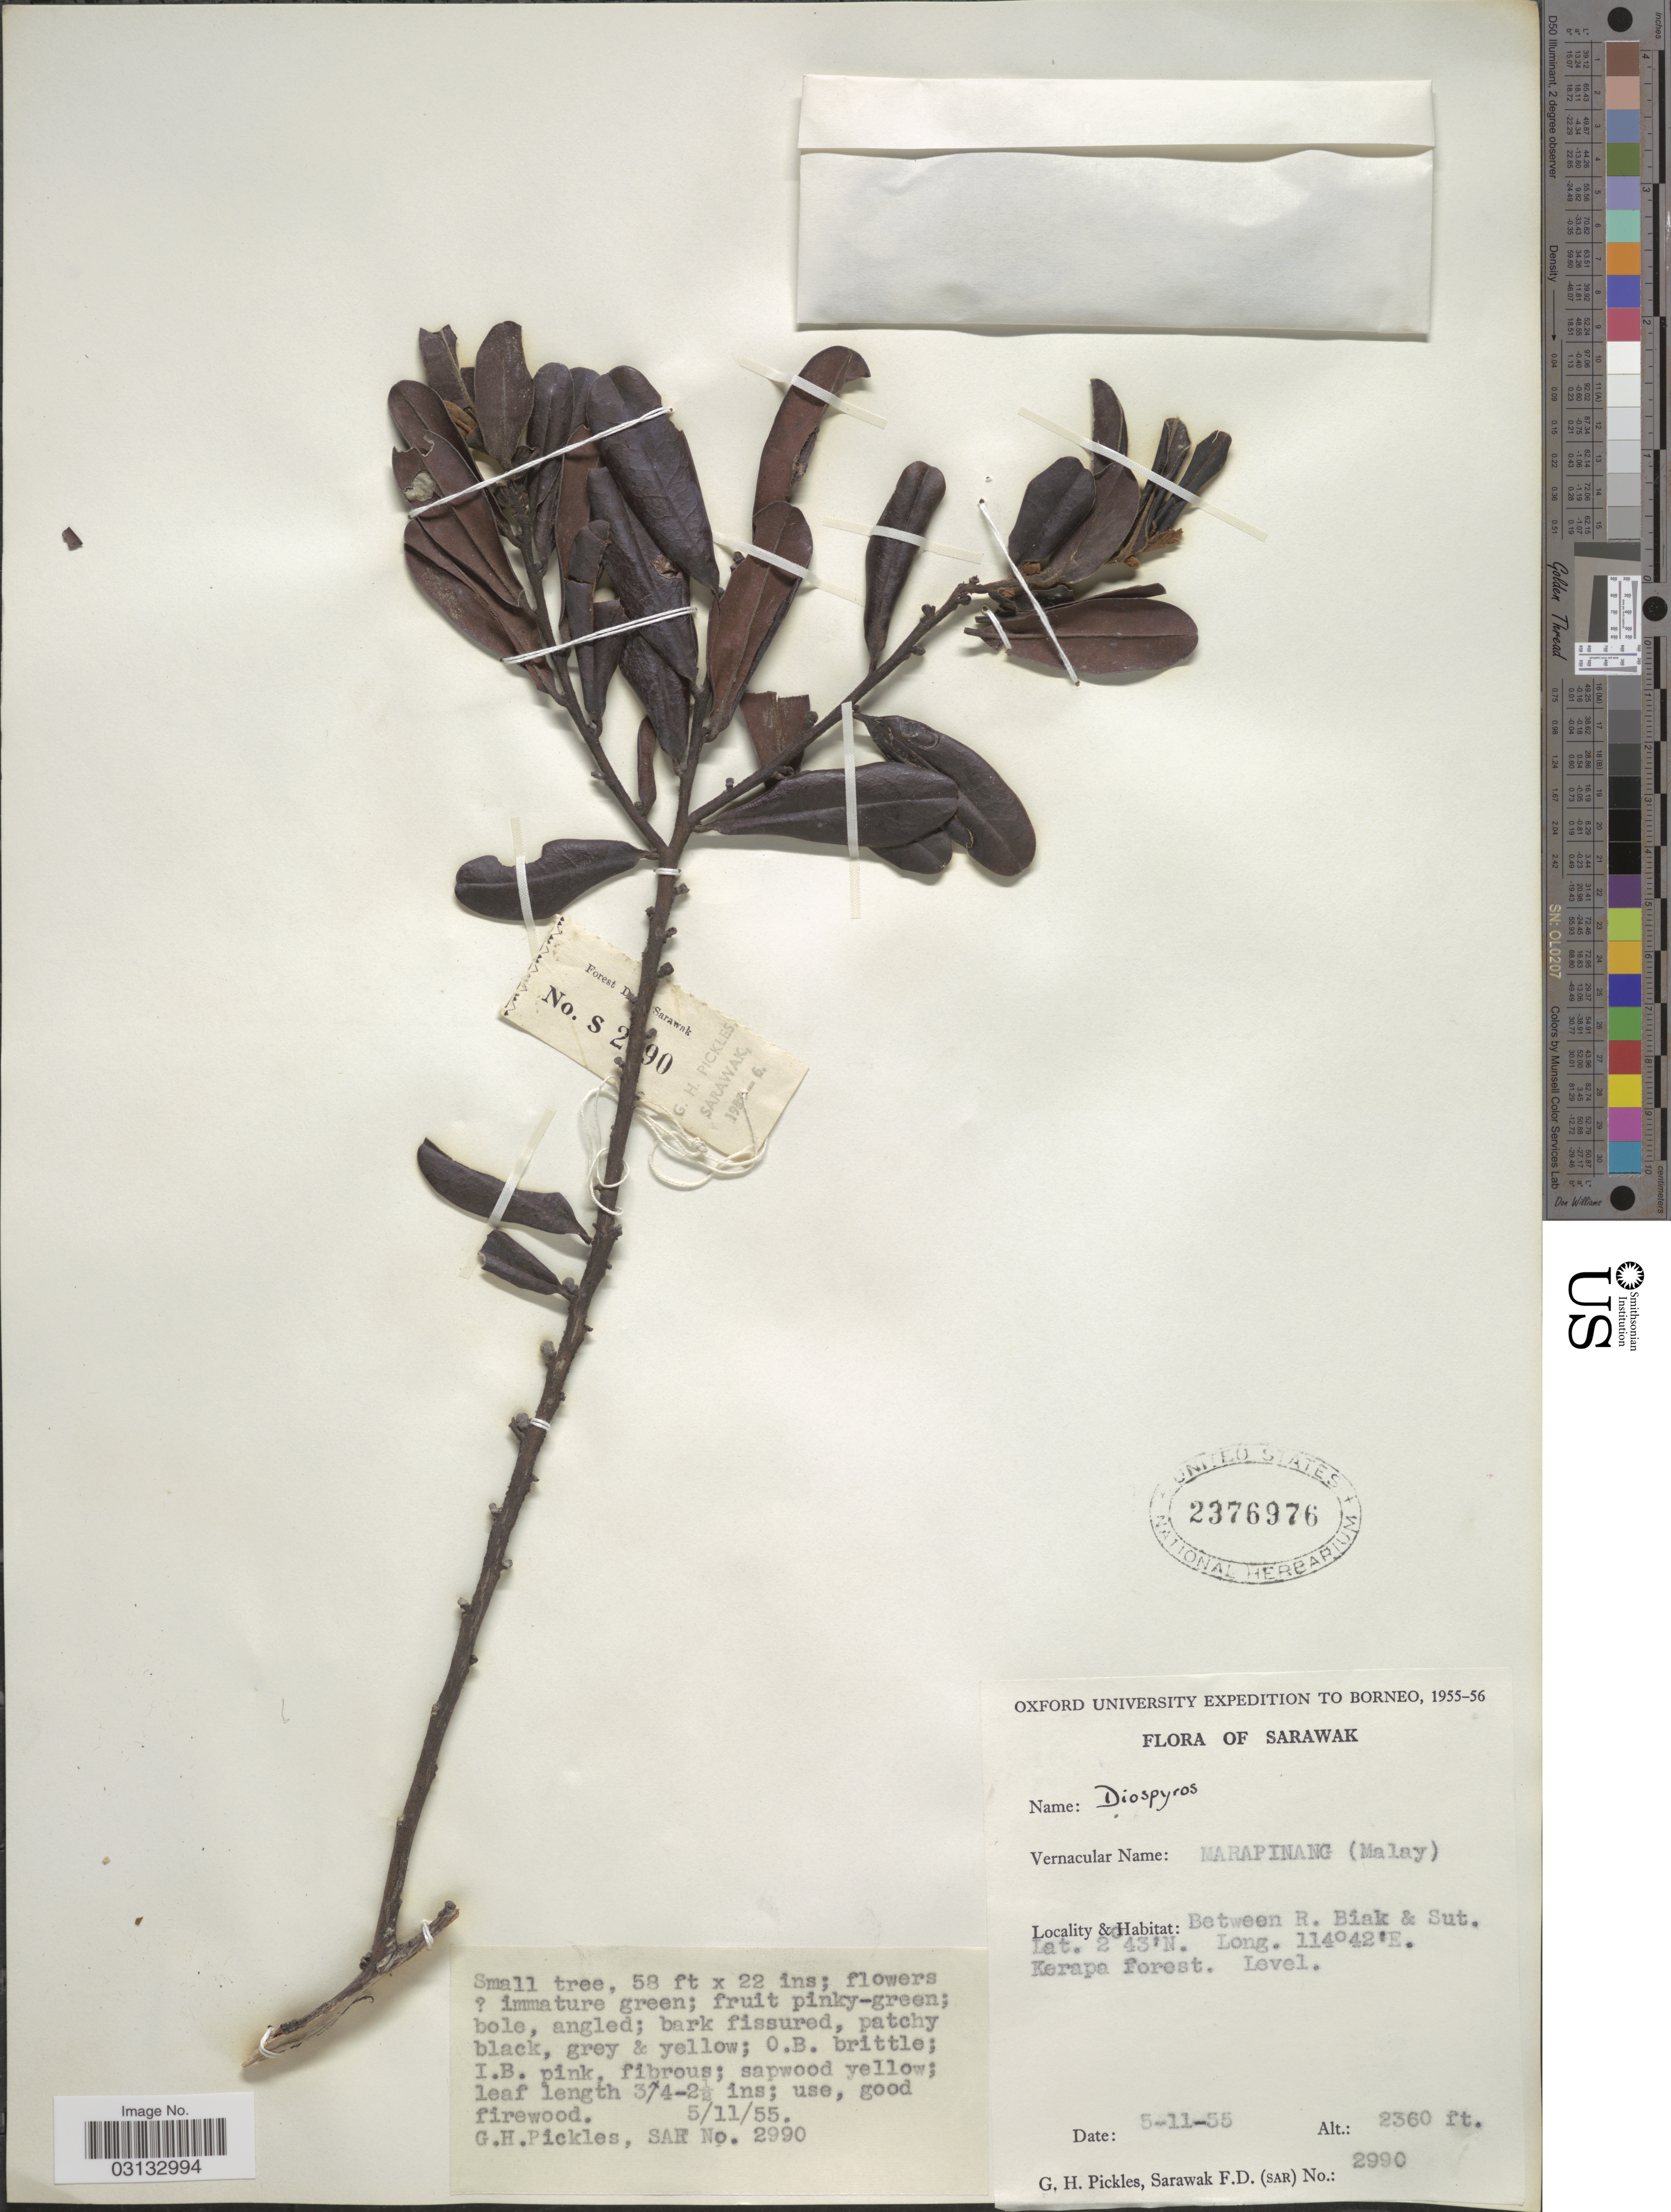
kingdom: Plantae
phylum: Tracheophyta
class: Magnoliopsida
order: Ericales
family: Ebenaceae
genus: Diospyros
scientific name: Diospyros sp.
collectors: G. Pickles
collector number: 2990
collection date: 1955-11-05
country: Malaysia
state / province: Sarawak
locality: Between R. Biak & Sut. Kerapa forest.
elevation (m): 719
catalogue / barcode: US 2376976